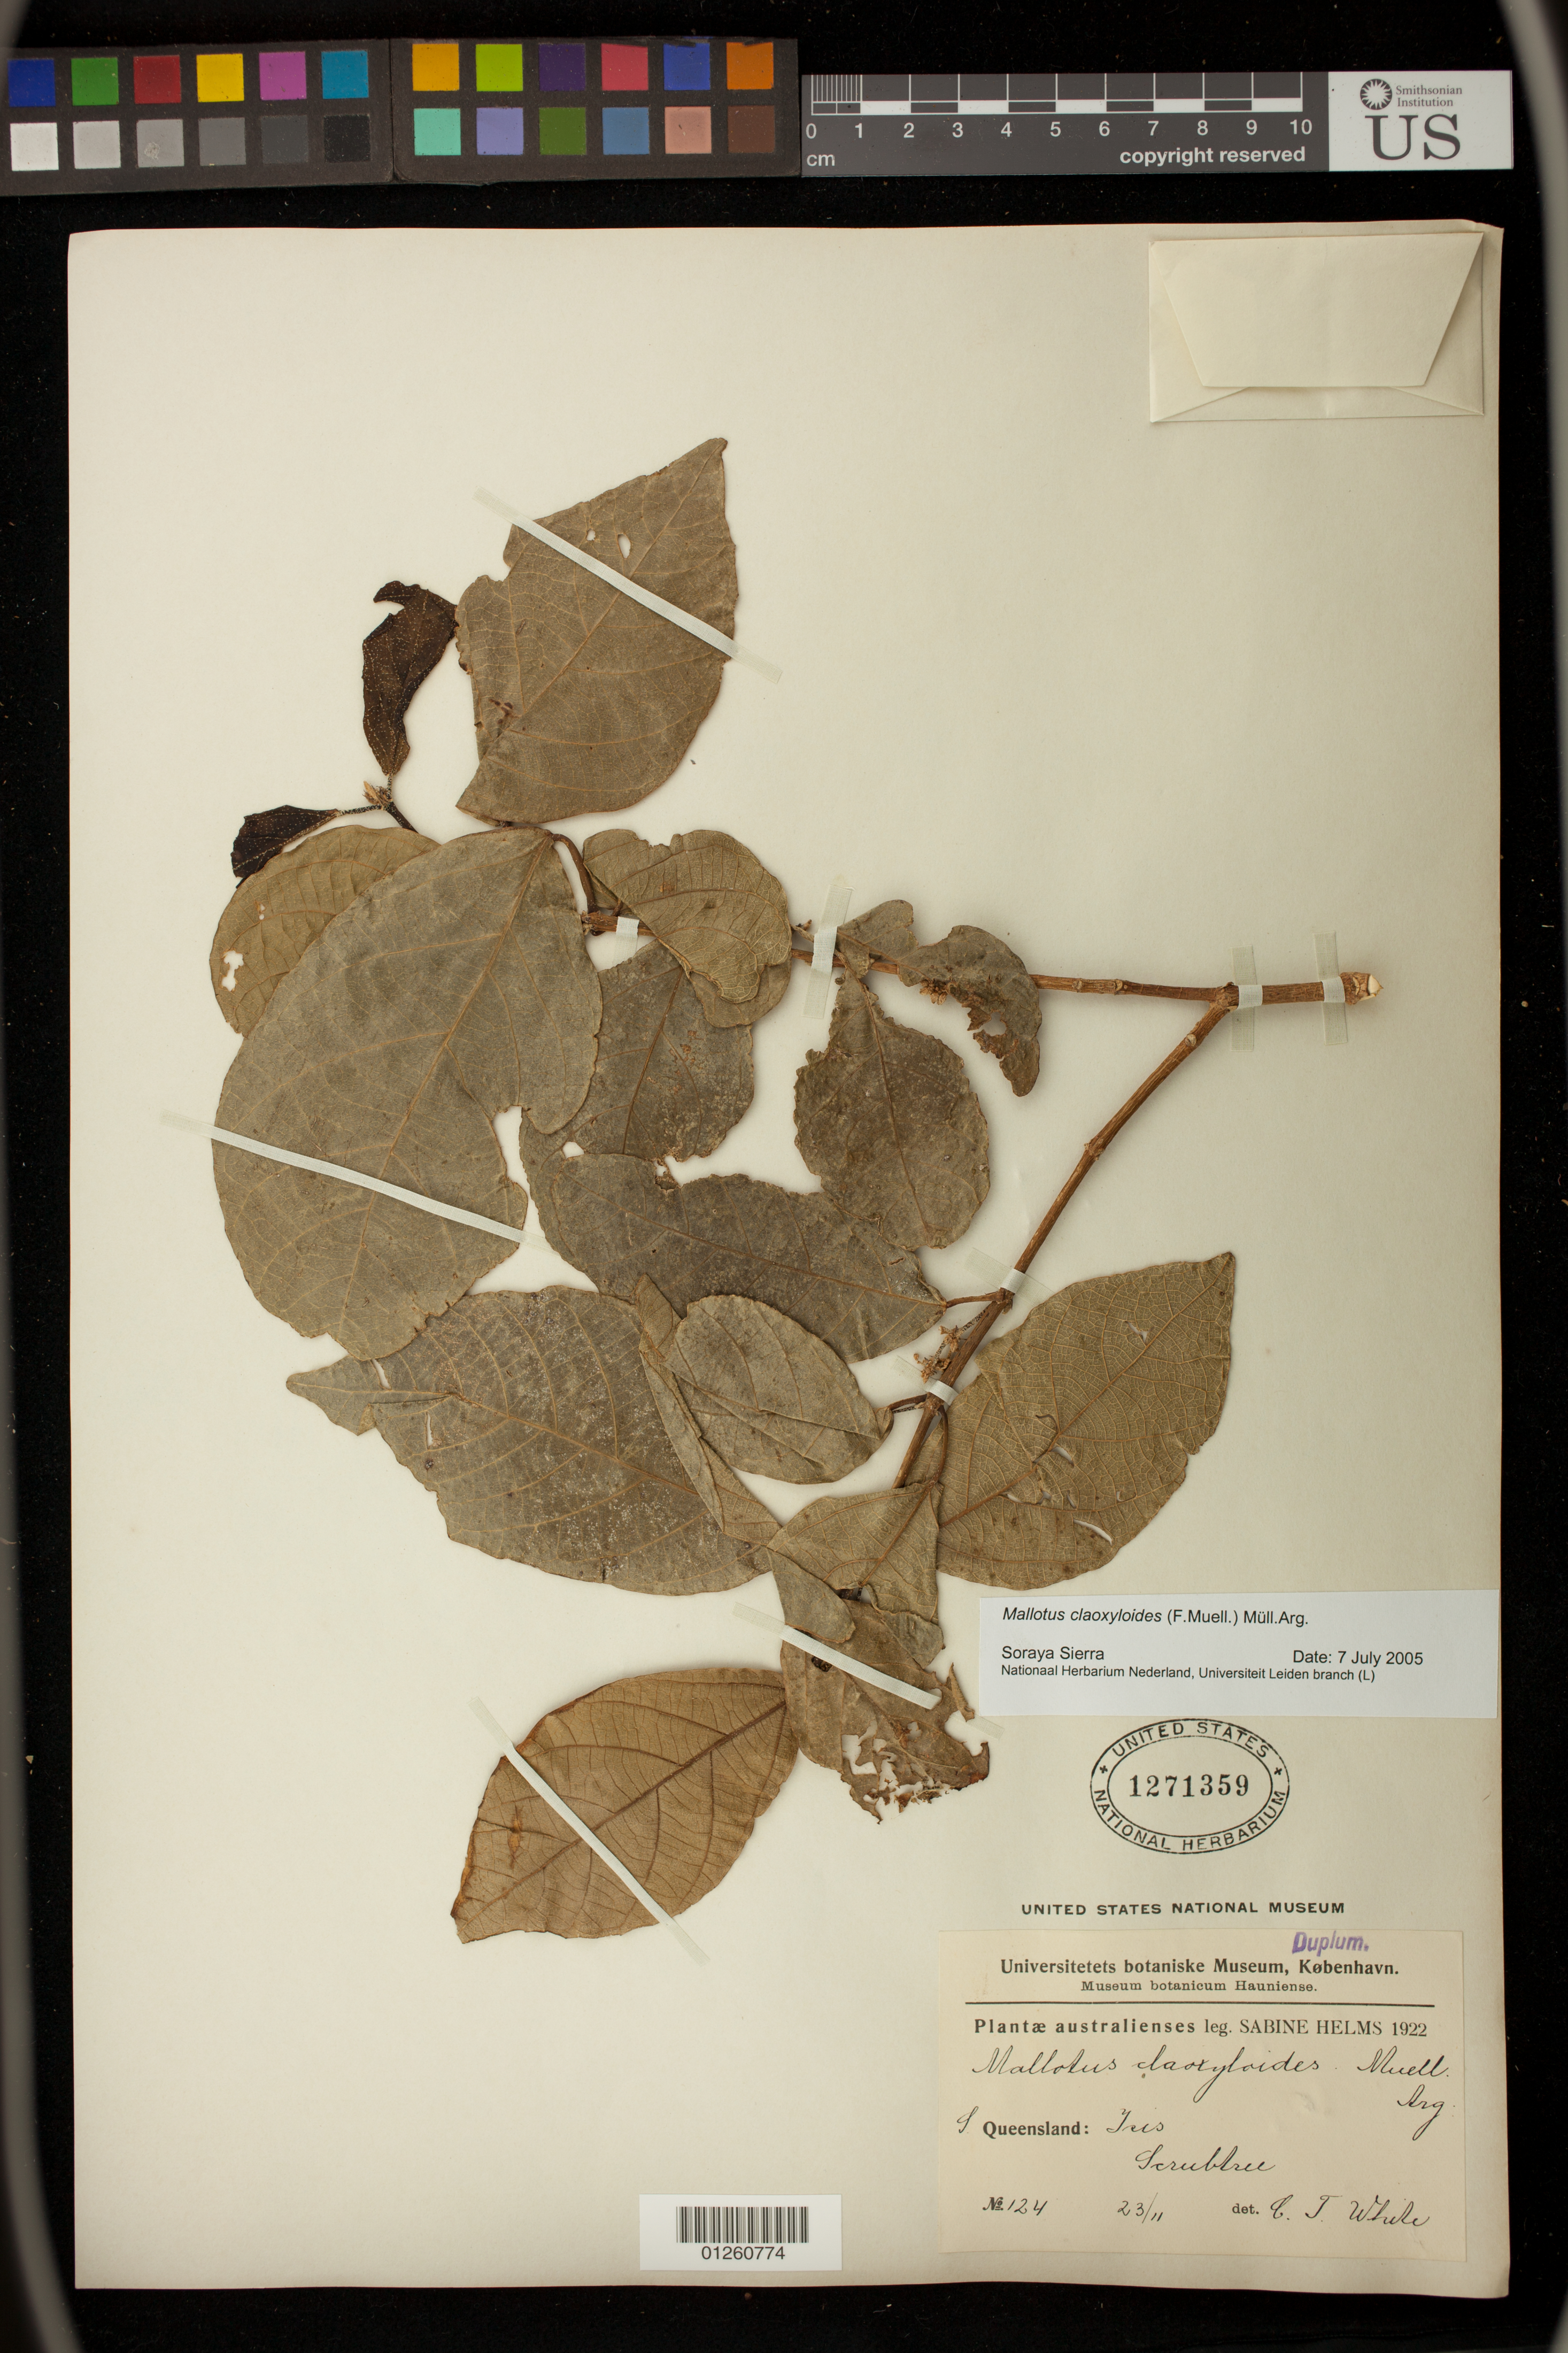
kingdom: Plantae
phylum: Tracheophyta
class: Magnoliopsida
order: Malpighiales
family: Euphorbiaceae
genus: Mallotus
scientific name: Mallotus claoxyloides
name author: (F. Muell.) Müll. Arg.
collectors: S. Helms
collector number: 124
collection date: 1922-11-23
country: Australia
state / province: Queensland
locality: Isis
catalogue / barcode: US 1271359